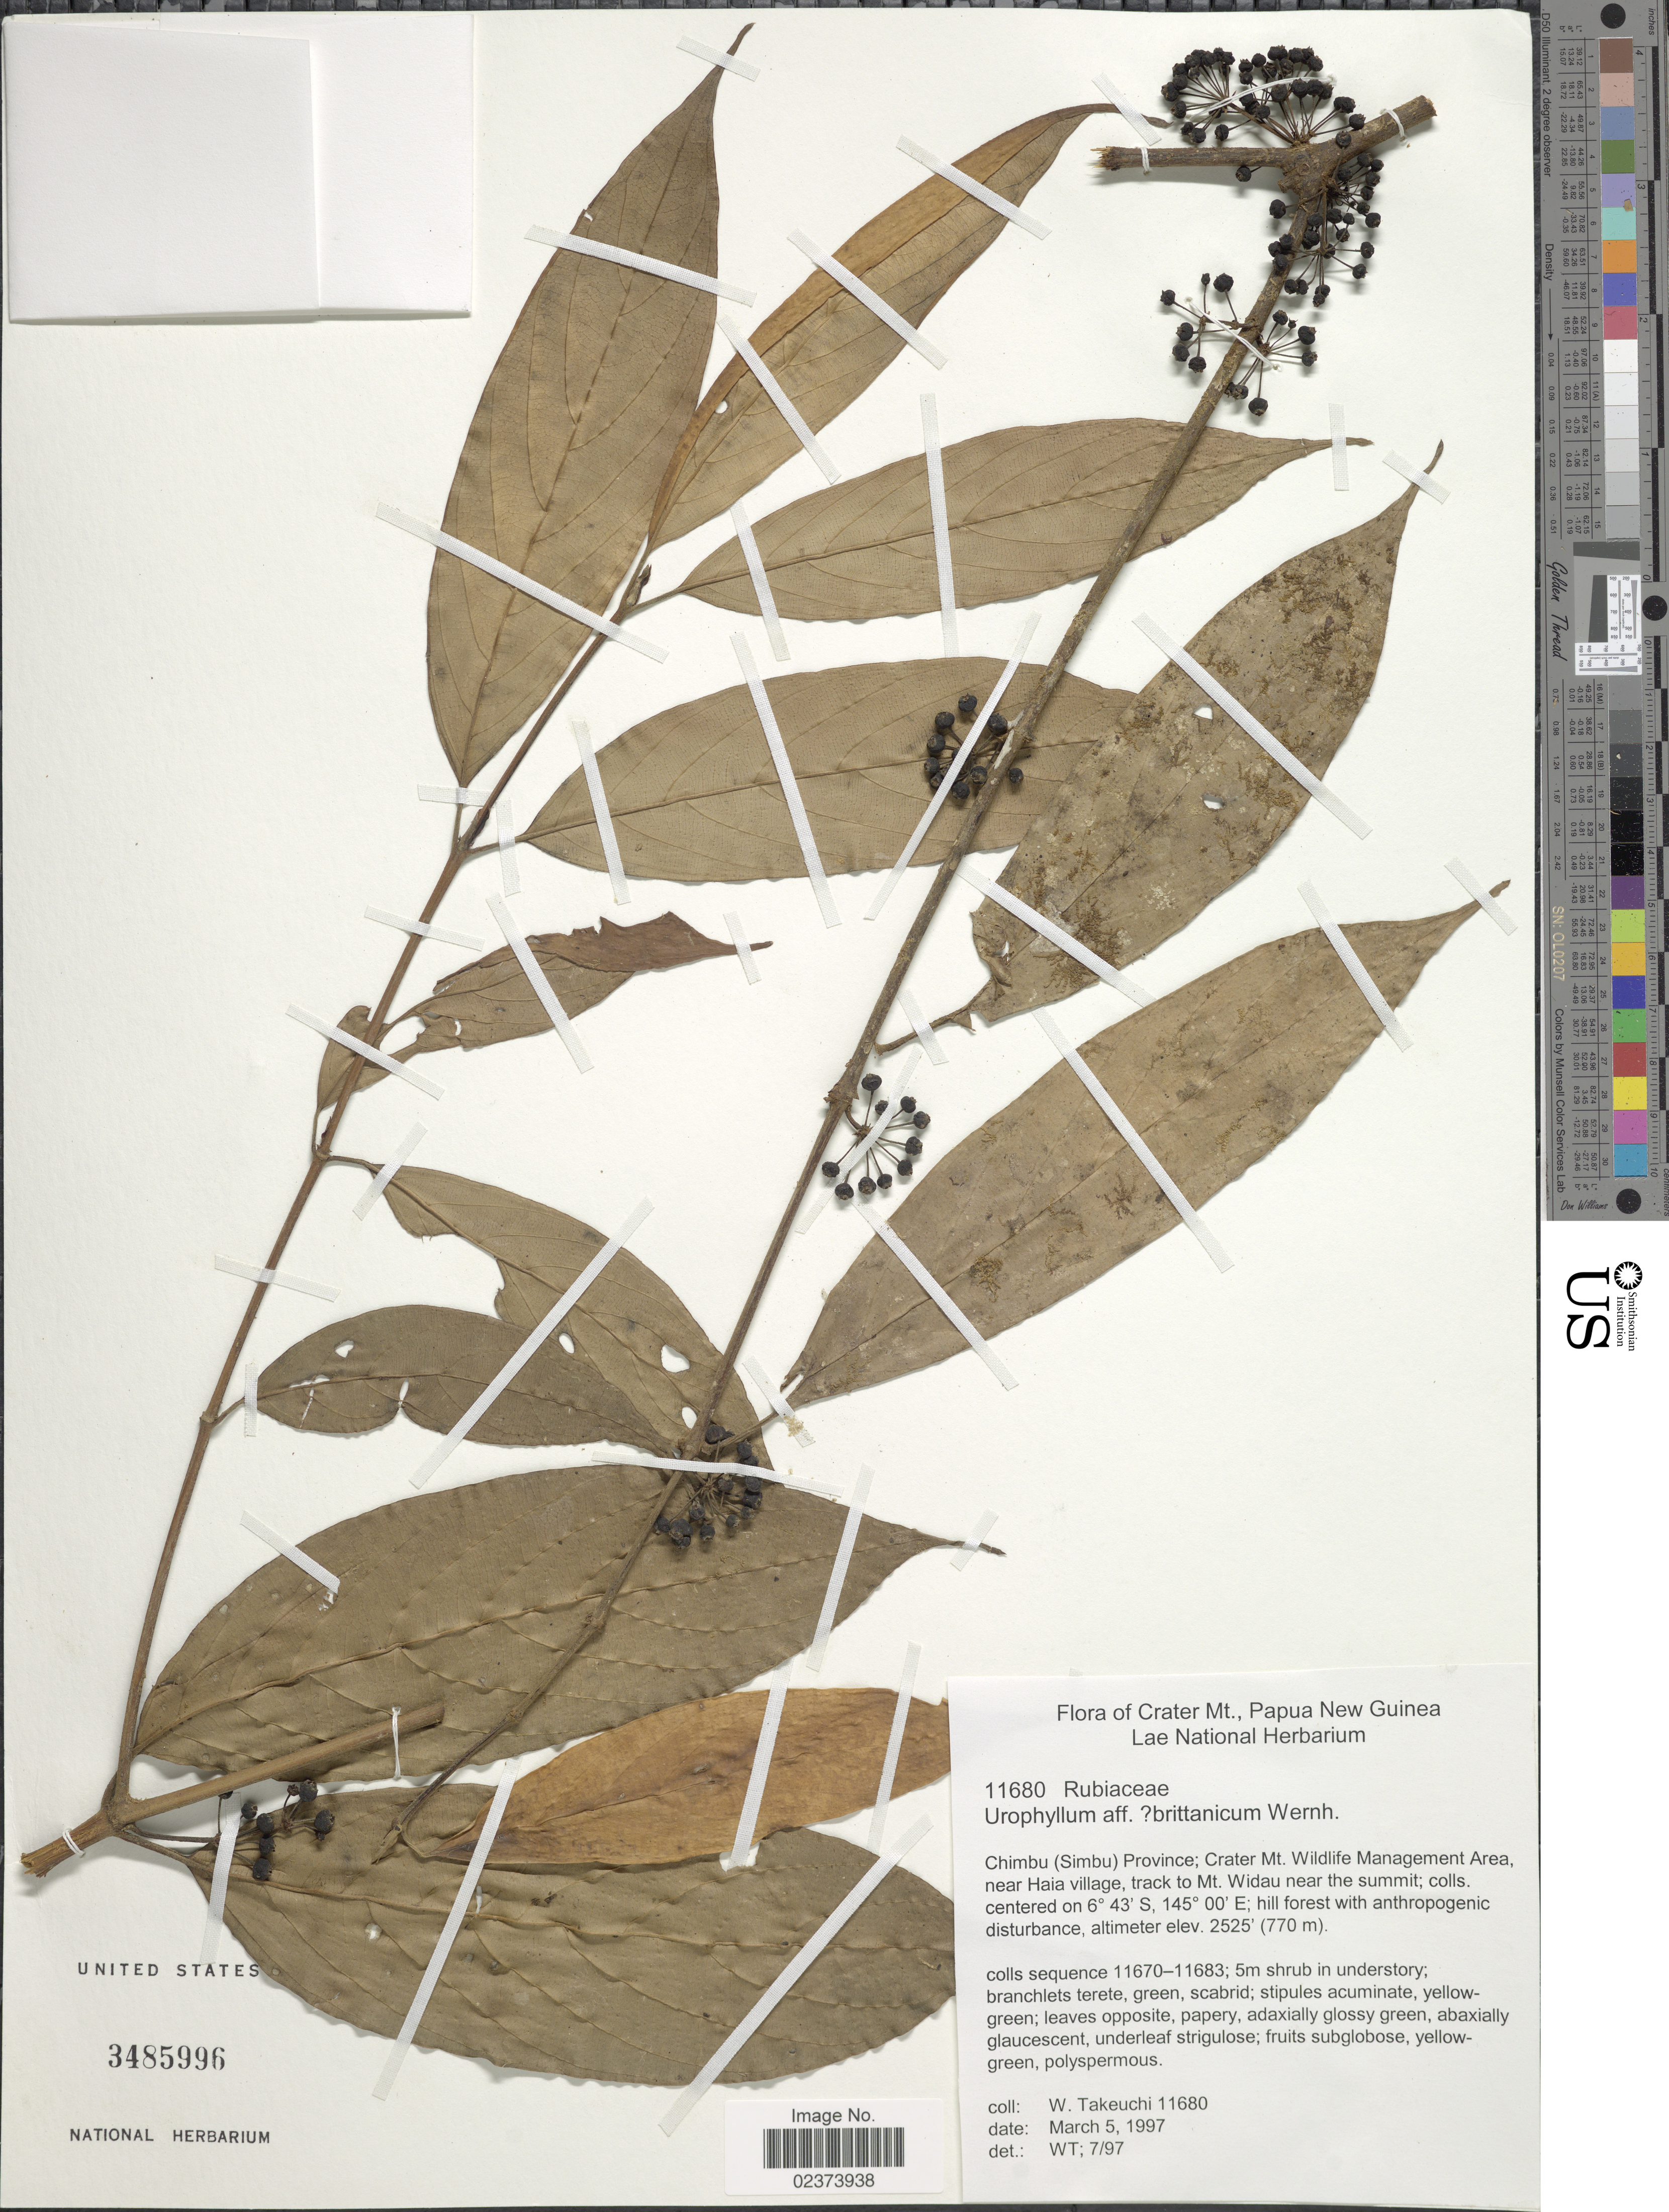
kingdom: Plantae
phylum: Tracheophyta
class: Magnoliopsida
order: Gentianales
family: Rubiaceae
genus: Urophyllum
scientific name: Urophyllum britannicum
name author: Wernham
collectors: W. Takeuchi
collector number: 11680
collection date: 1997-03-05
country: Papua New Guinea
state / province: Chimbu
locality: Chimbu (Simbu) Province, Crater Mt. Wildlife Management Area, near Haia Village, track to Mt. Widau near the summit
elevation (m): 2525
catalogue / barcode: US 3485996